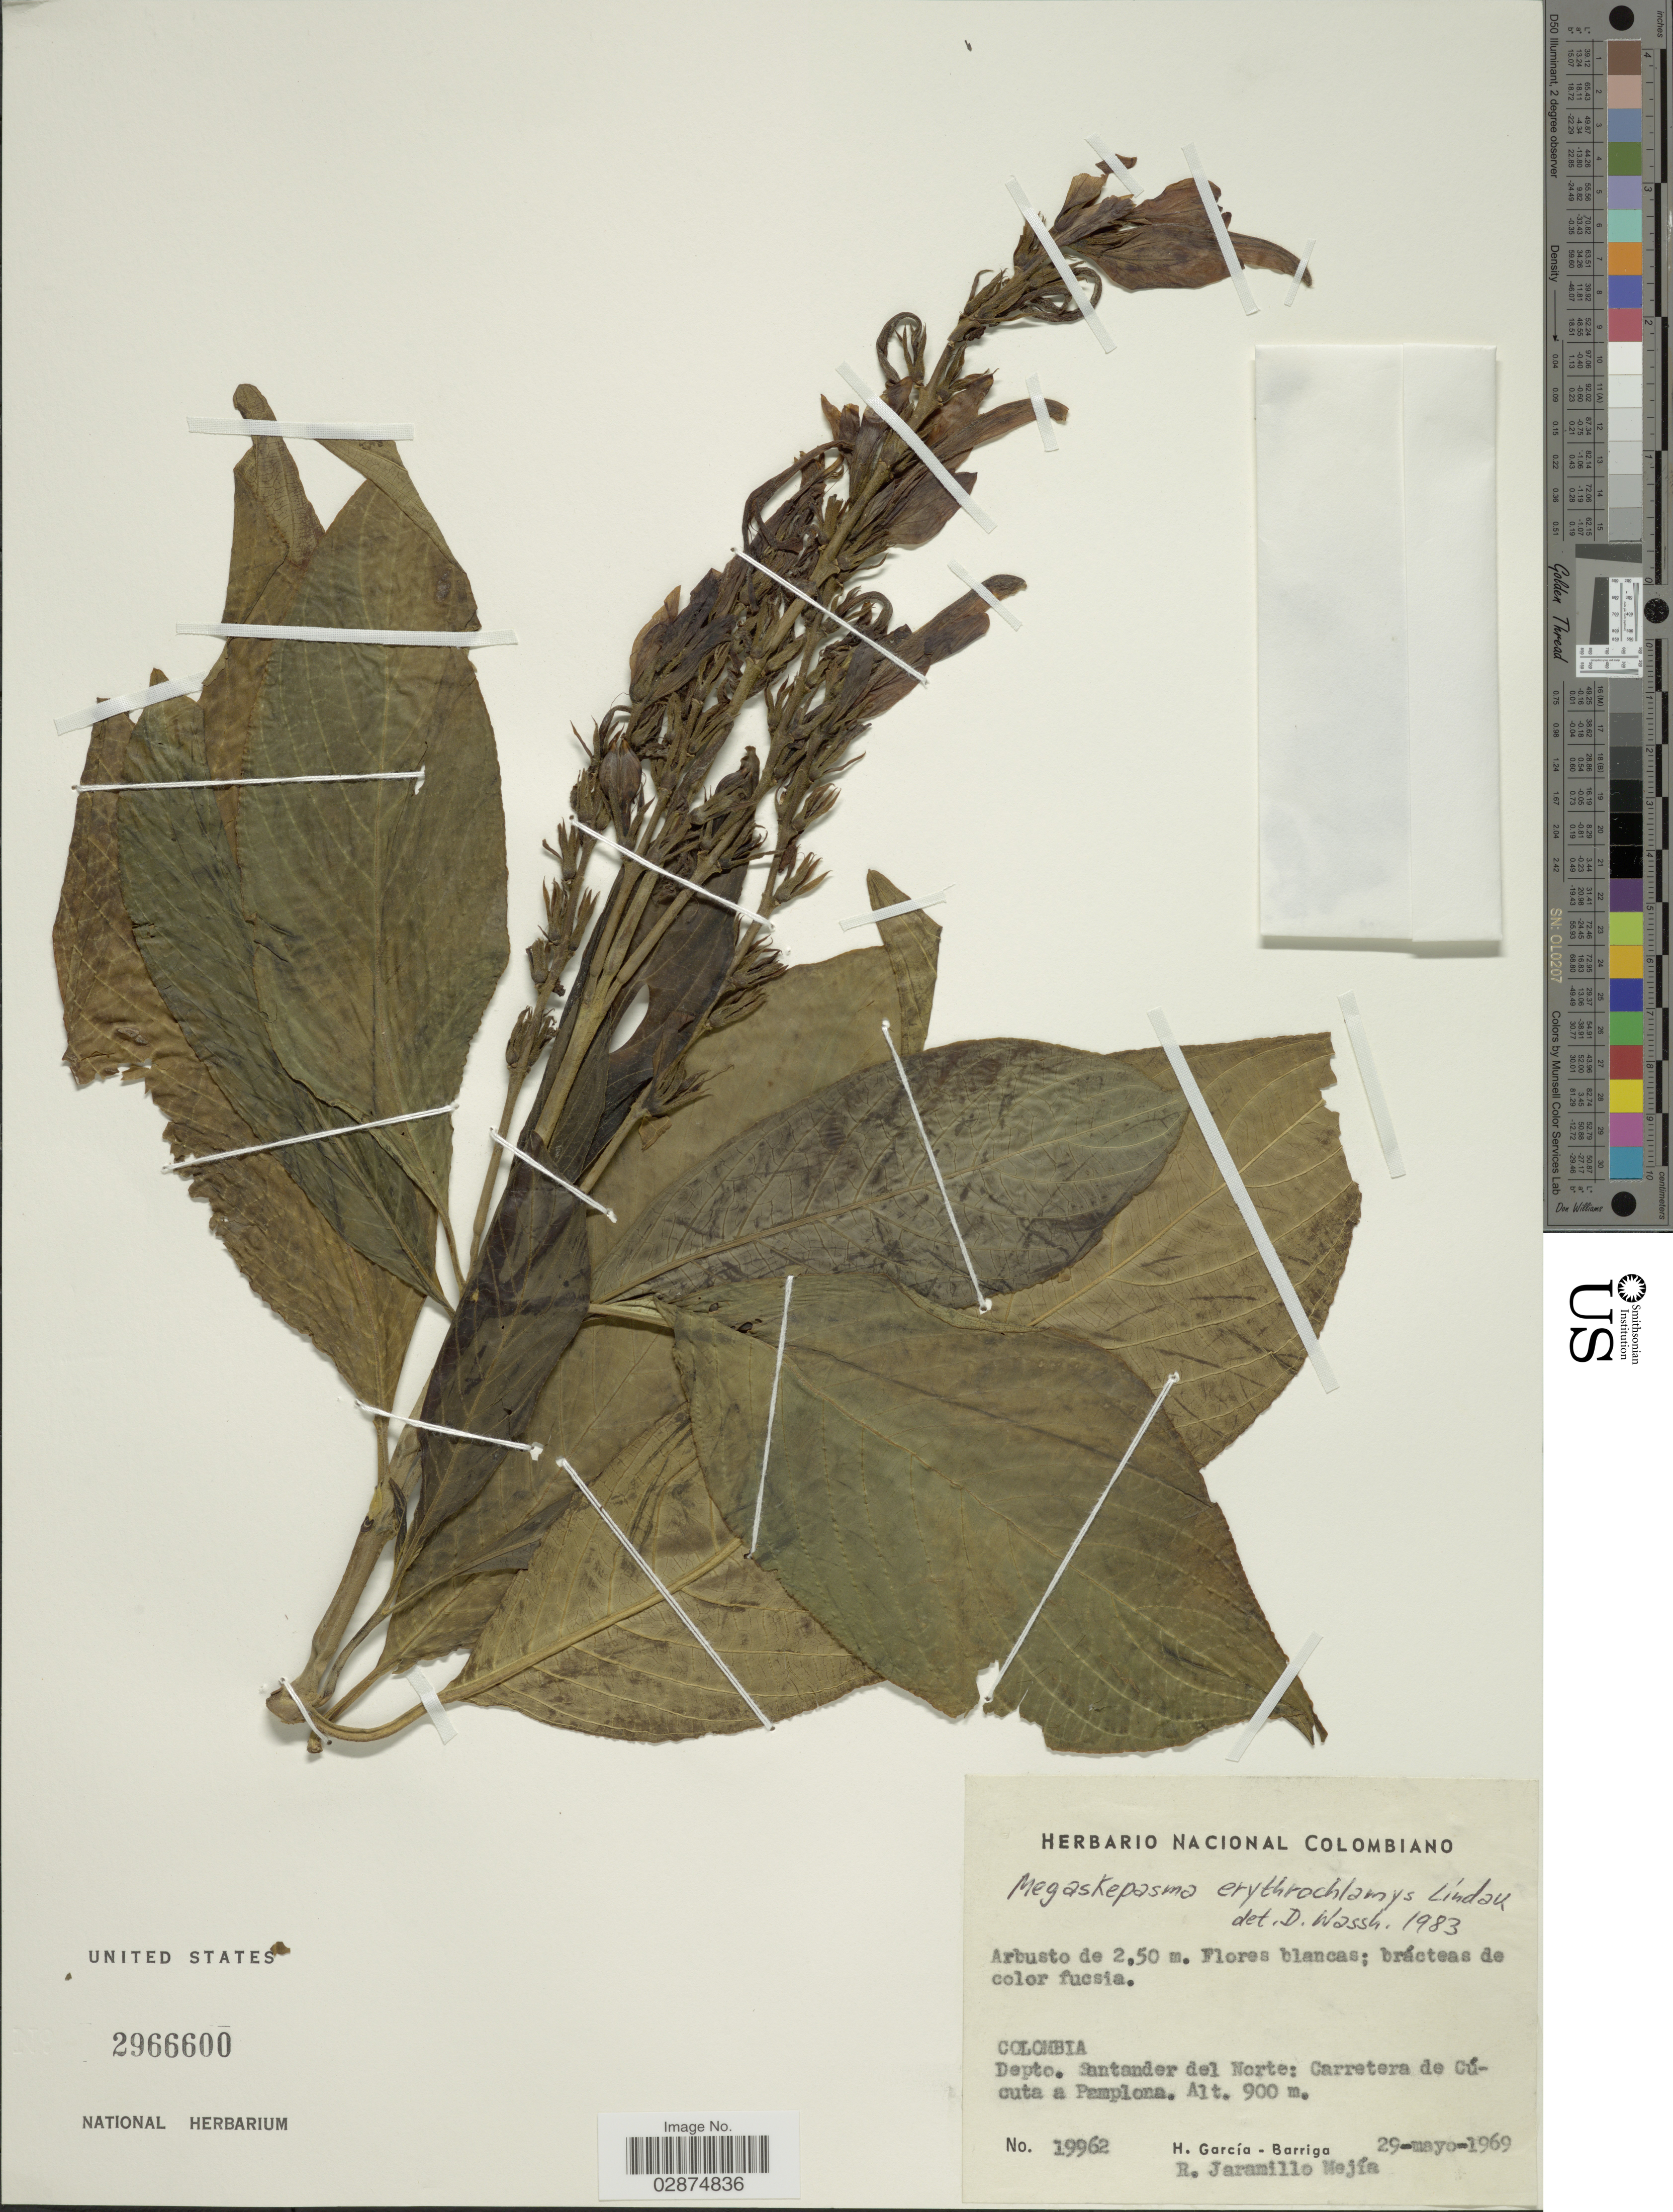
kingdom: Plantae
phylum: Tracheophyta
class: Magnoliopsida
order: Lamiales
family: Acanthaceae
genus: Megaskepasma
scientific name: Megaskepasma erythrochlamys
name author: Lindau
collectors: H. García Barriga & R. Jaramillo M.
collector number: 19962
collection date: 1969-05-29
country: Colombia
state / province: Norte de Santander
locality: Depto. Santander del Norte: Carretera de Cúcuta a Pamplona.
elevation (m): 900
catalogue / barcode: US 2966600